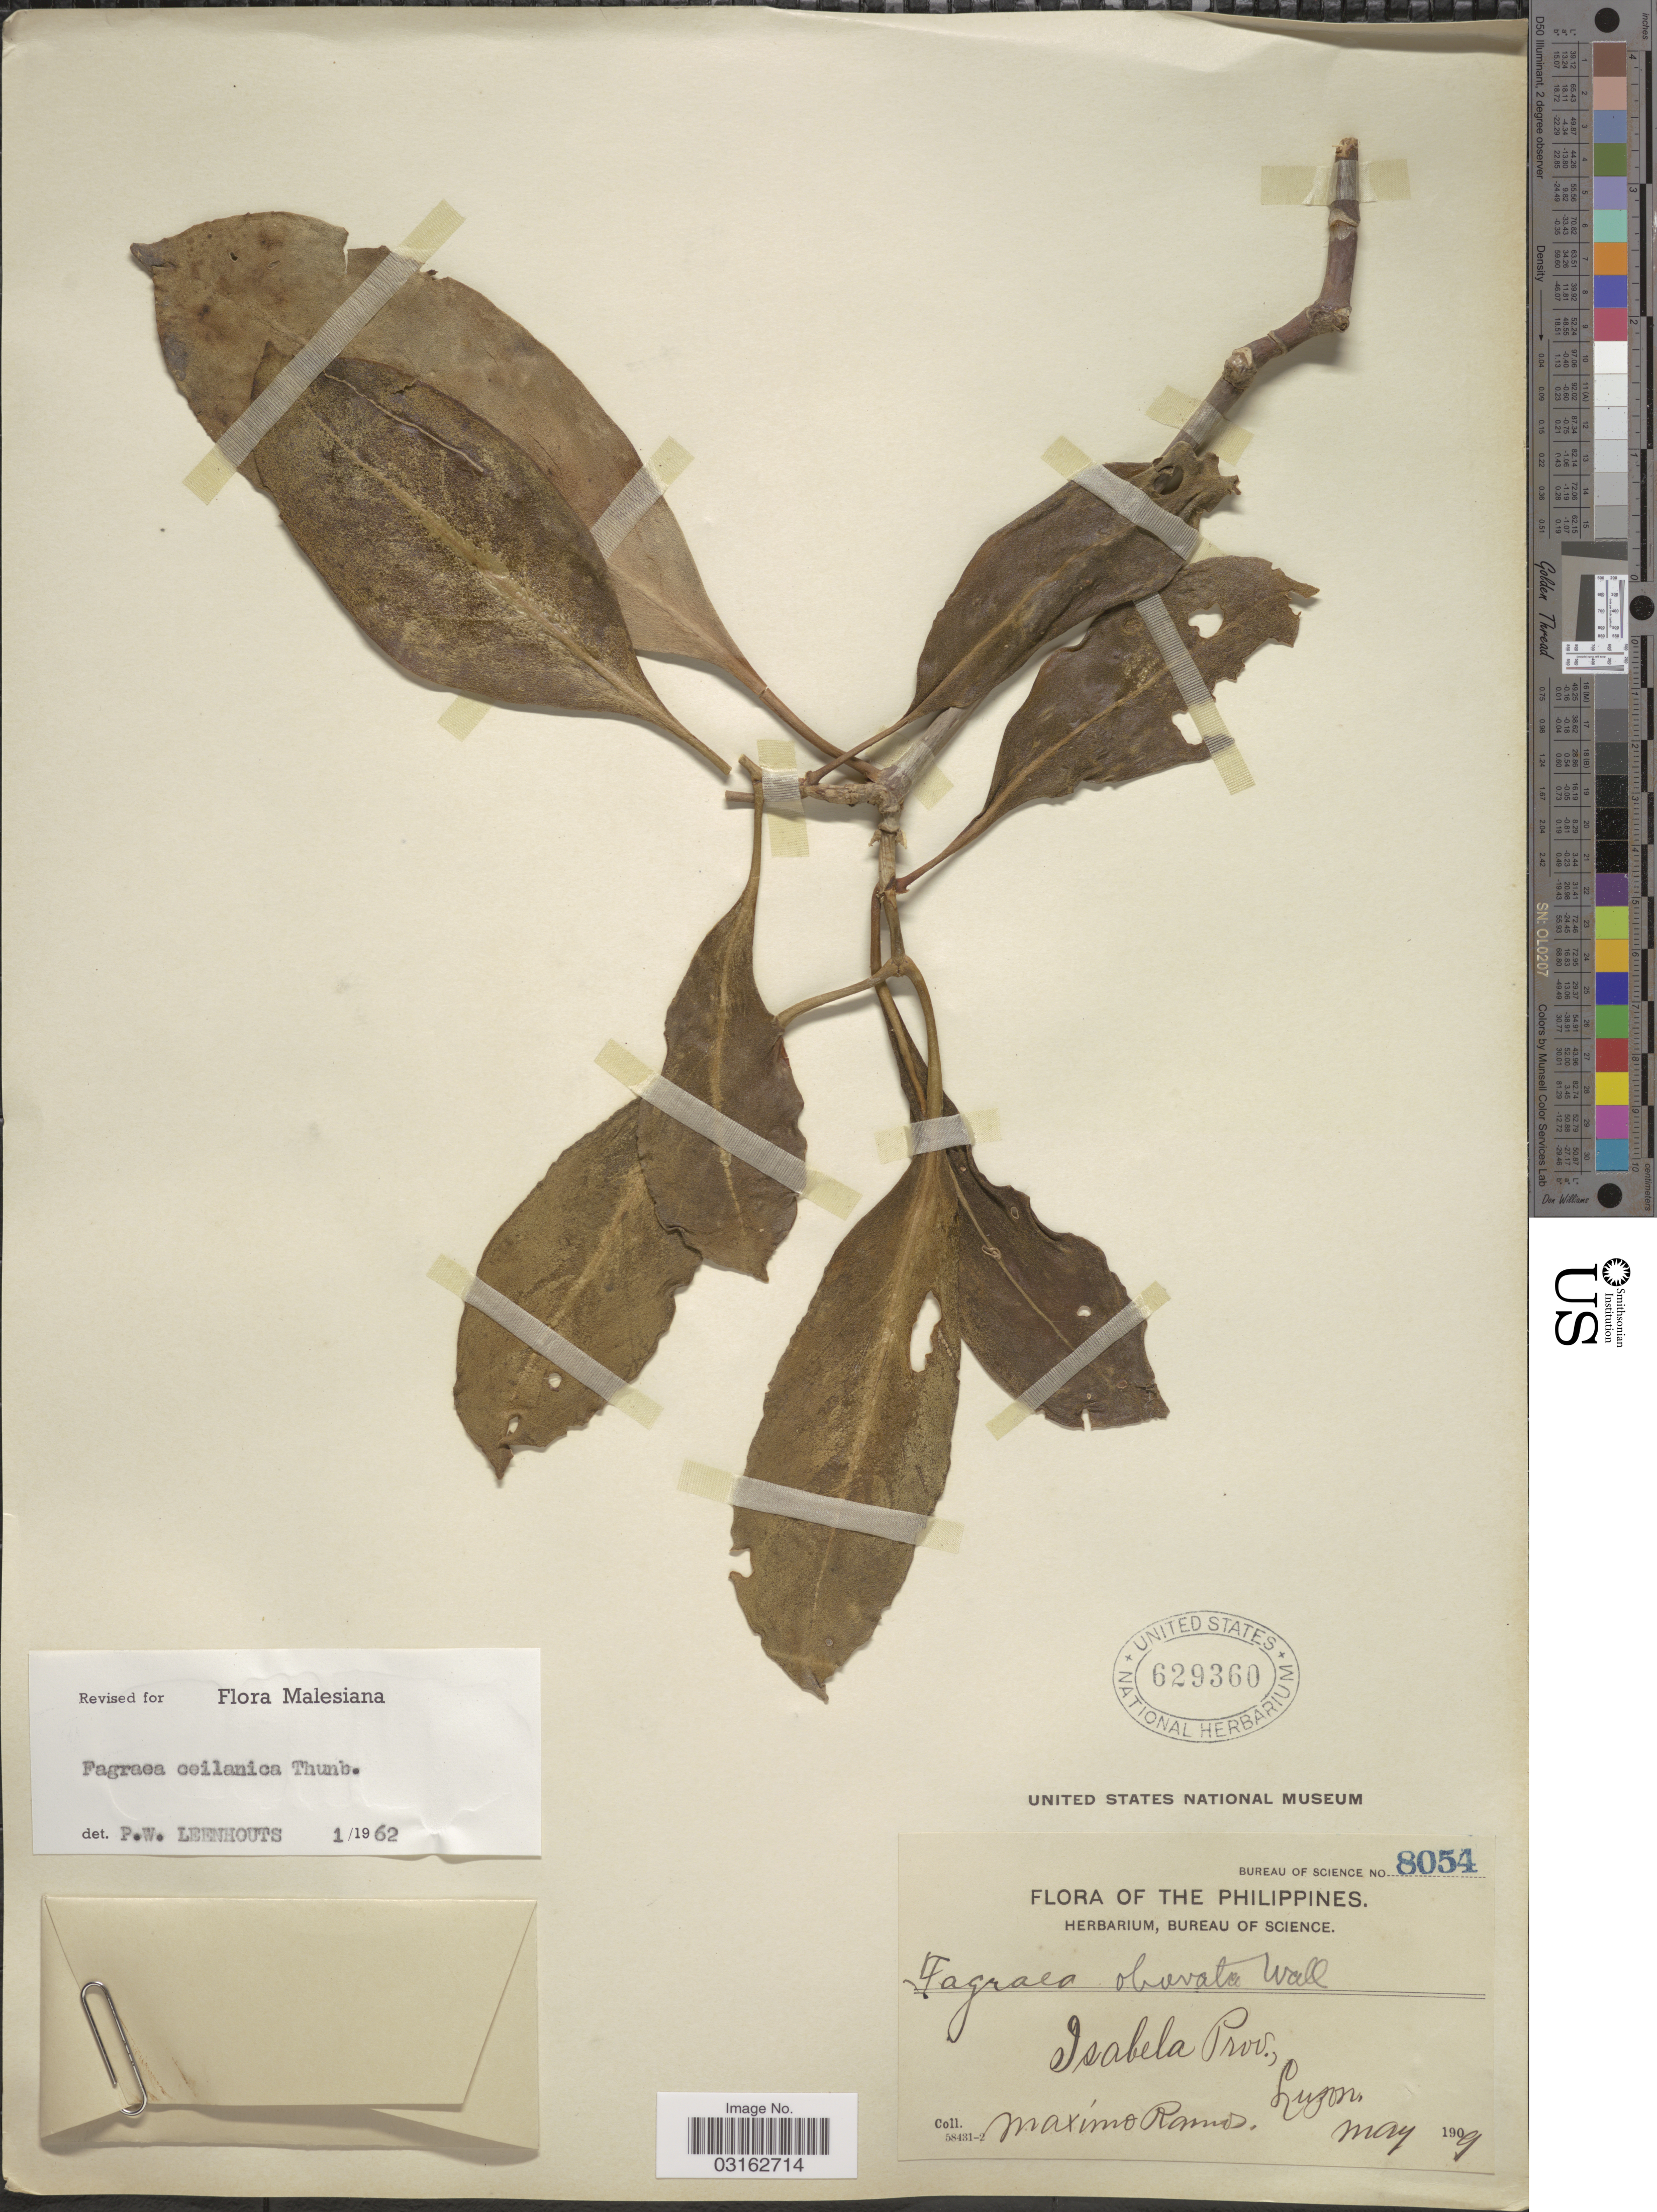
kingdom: Plantae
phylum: Tracheophyta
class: Magnoliopsida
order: Gentianales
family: Gentianaceae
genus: Fagraea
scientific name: Fagraea ceilanica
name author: Thunb.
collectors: M. Ramos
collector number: Bureau of Science 8054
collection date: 1909-05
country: Philippines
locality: Isabela Prov., Luzon.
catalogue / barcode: US 629360